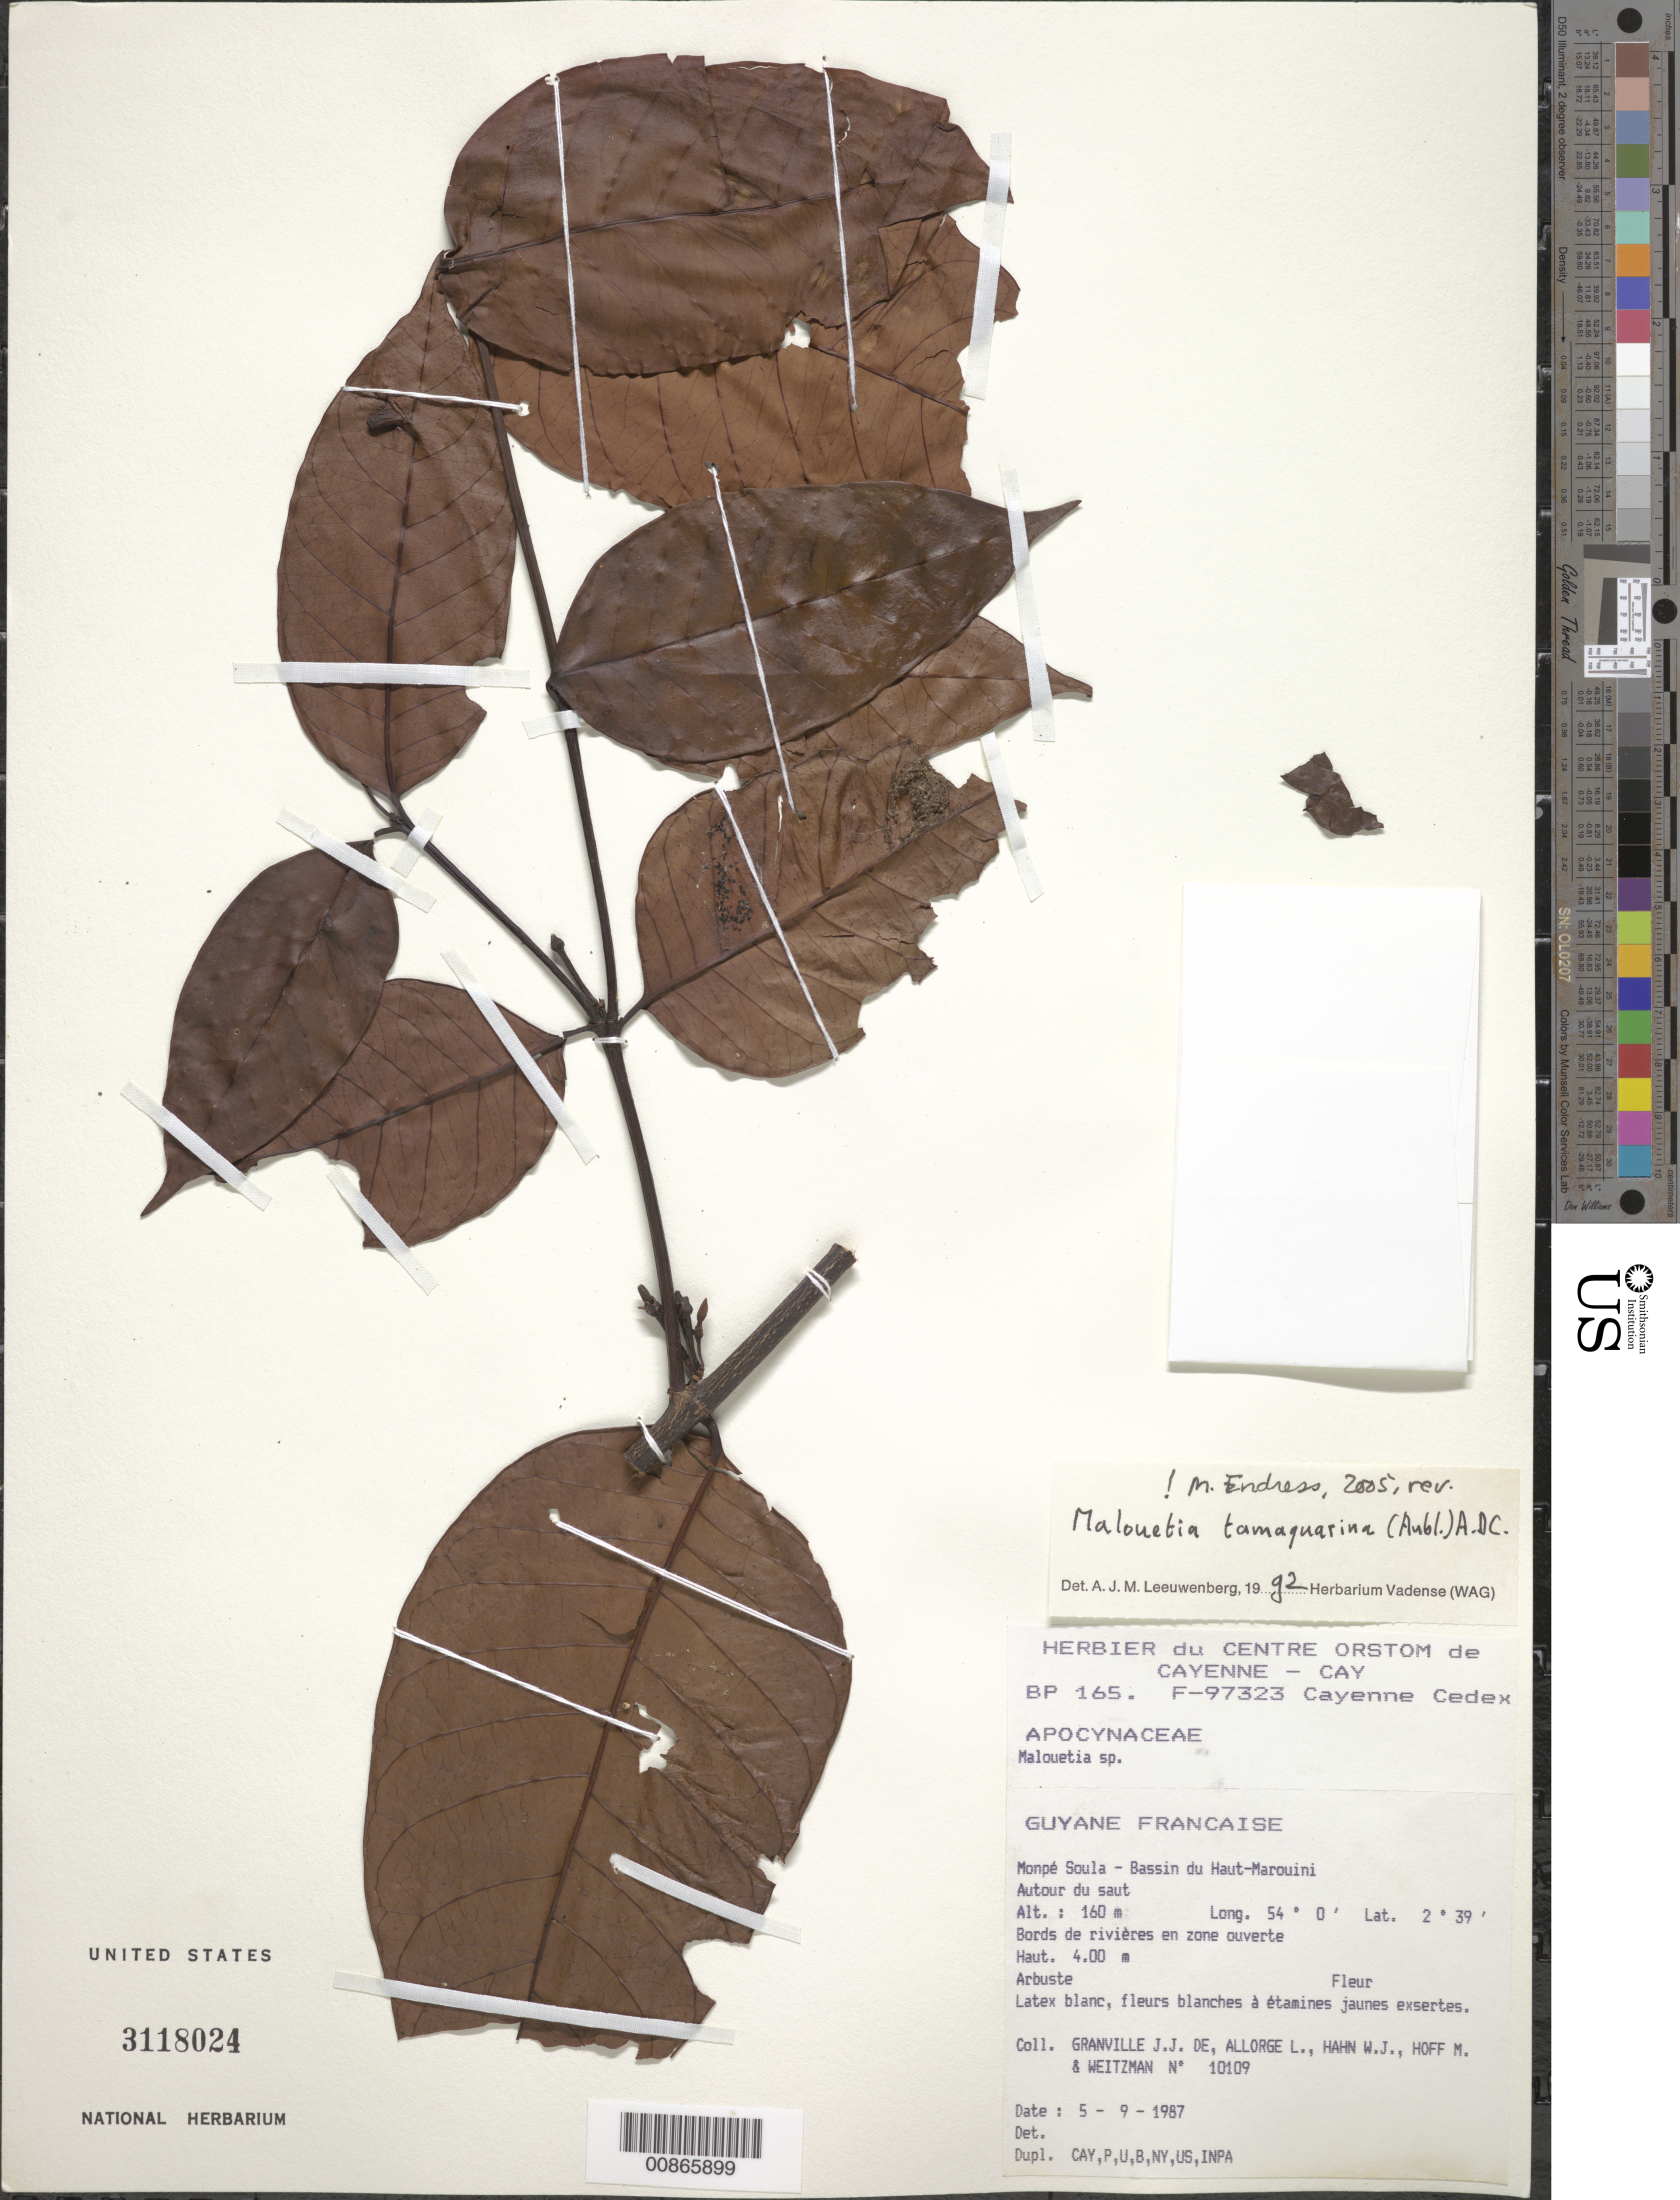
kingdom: Plantae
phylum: Tracheophyta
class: Magnoliopsida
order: Gentianales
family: Apocynaceae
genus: Malouetia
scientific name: Malouetia tamaquarina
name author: (Aubl.) A. DC.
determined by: Endress, Mary E.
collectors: J.-J. de Granville, L. Allorge, W. J. Hahn, M. Hoff & A. L. Weitzman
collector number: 10109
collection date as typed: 5-Sep-87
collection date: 1987-09-05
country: French Guiana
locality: Monpé Soula, Bassin du Haut-Marouini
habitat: Border of river, open area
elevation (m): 160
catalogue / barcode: US 3118024